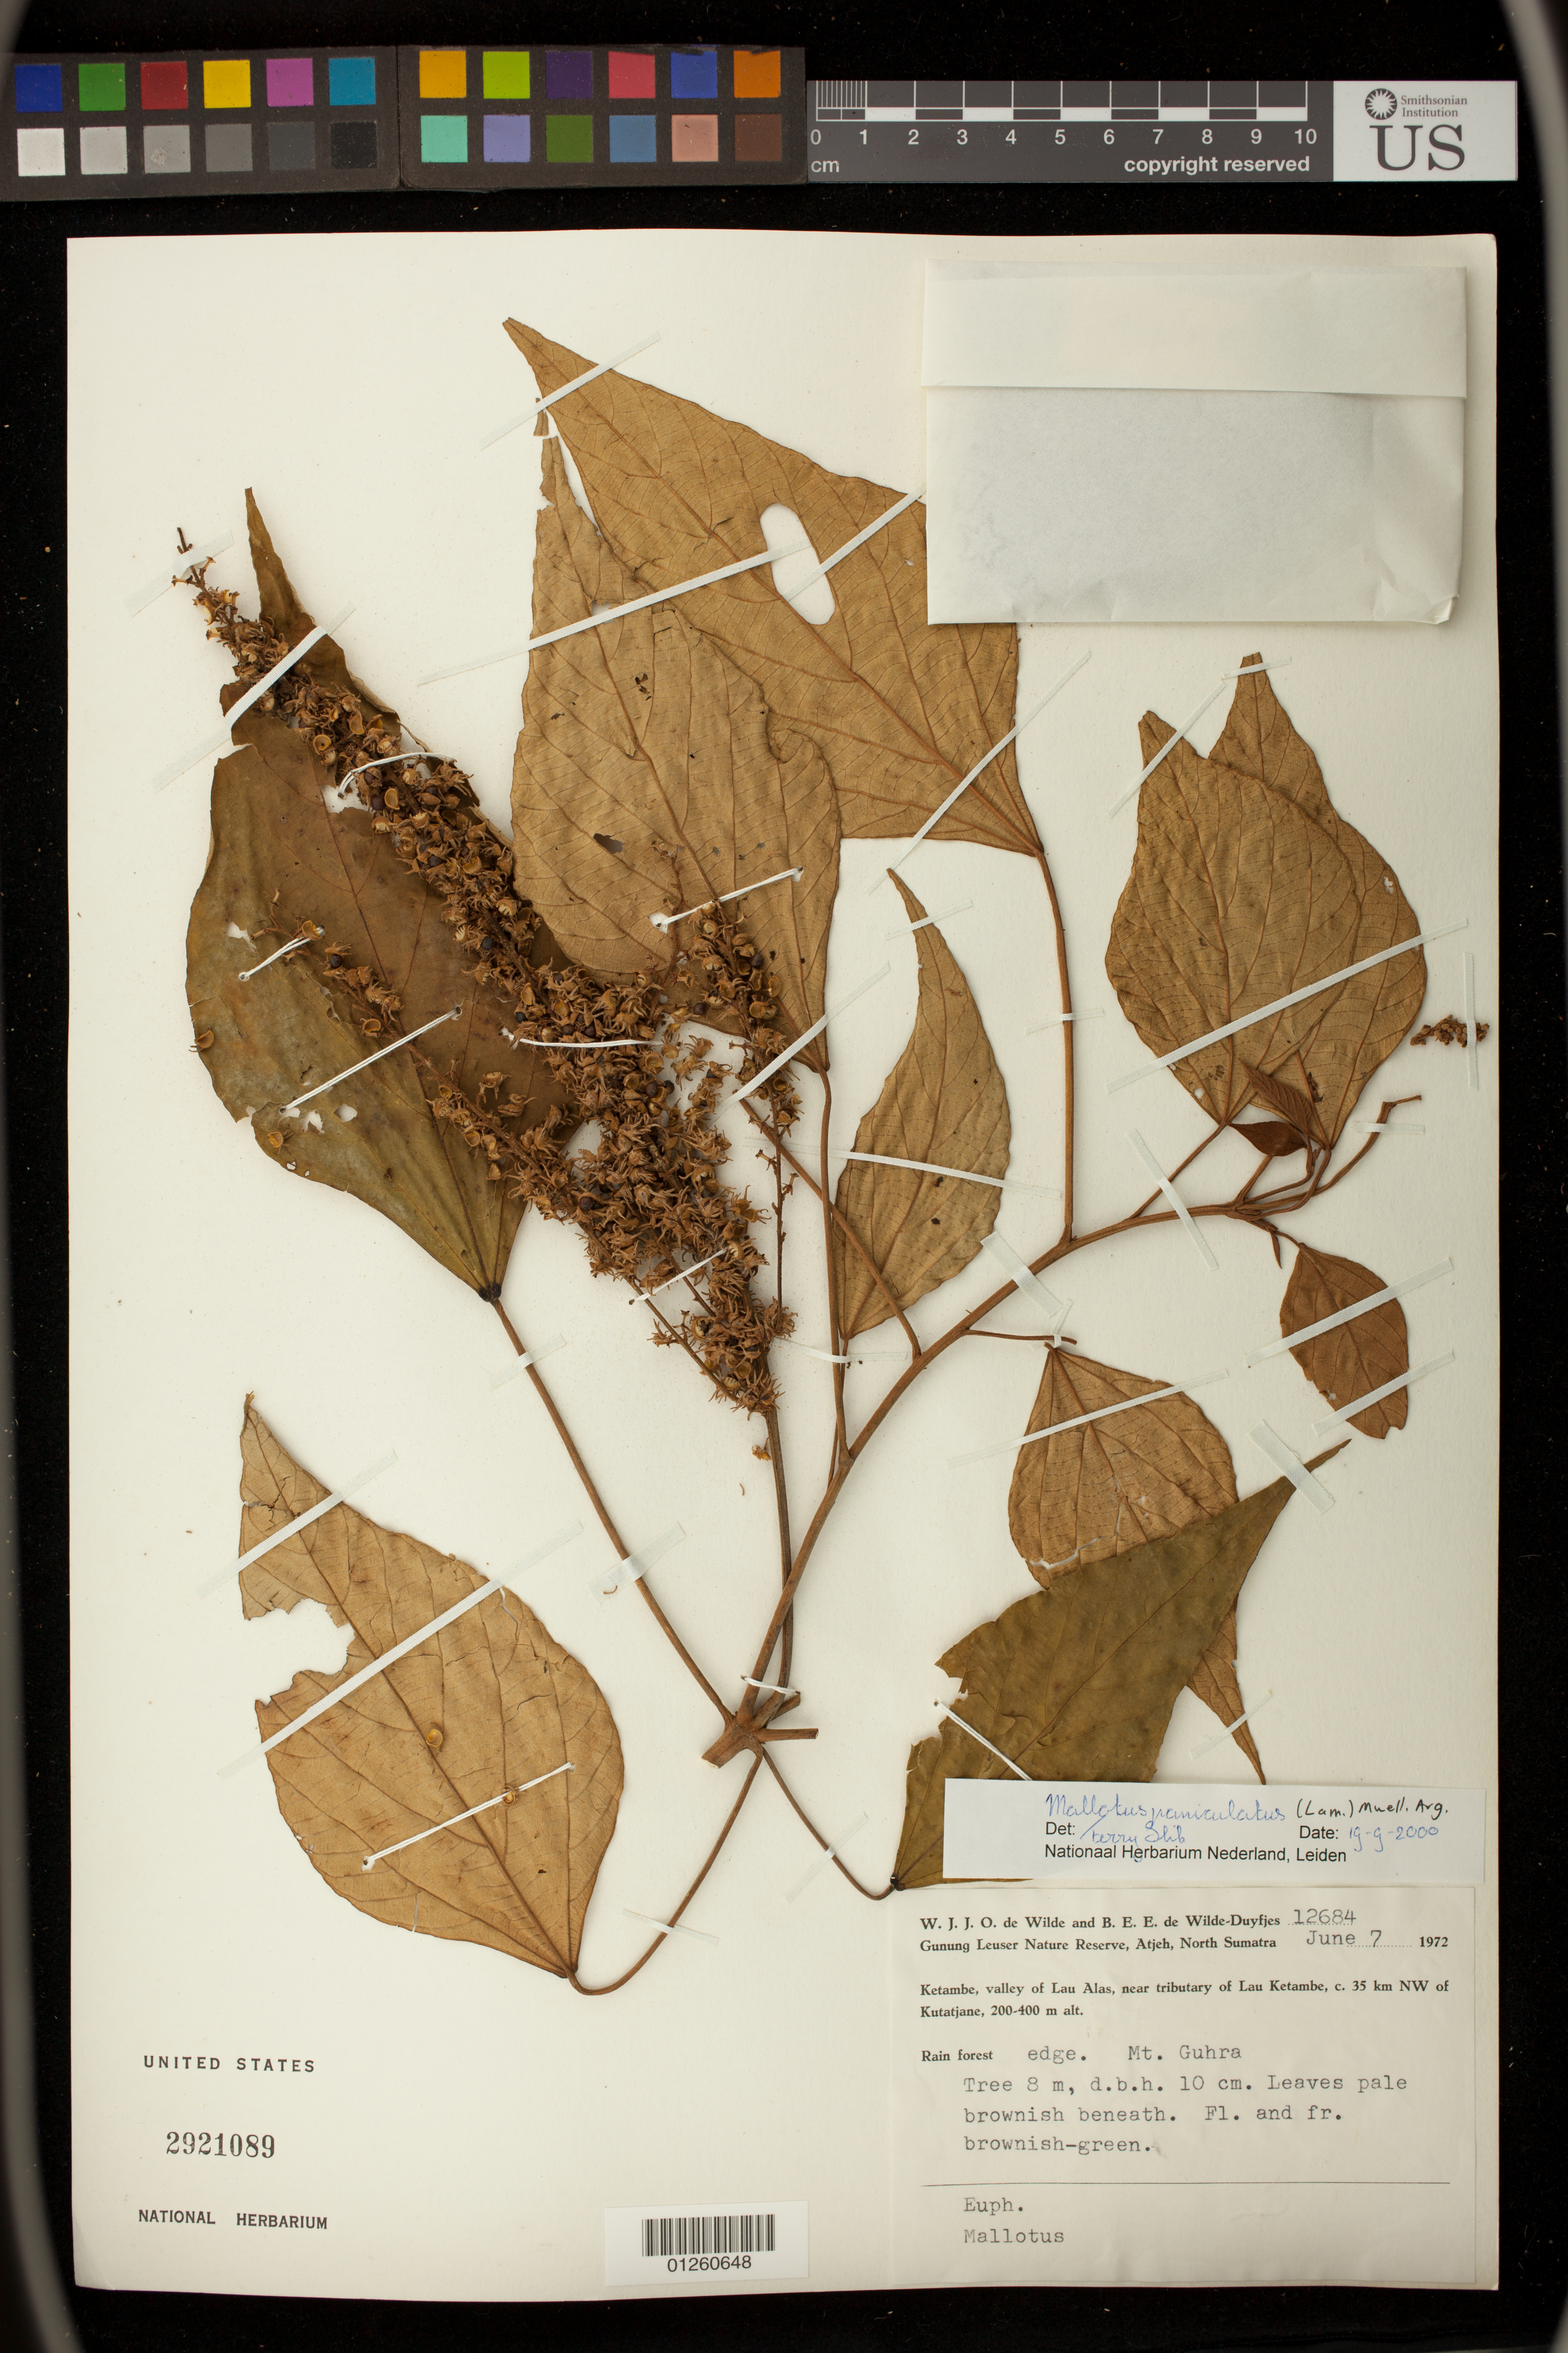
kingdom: Plantae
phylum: Tracheophyta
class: Magnoliopsida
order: Malpighiales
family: Euphorbiaceae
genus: Mallotus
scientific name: Mallotus mollissimus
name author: (Geiseler) Airy Shaw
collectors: W. J. de Wilde & B. E. de Wilde-Duyfjes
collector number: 12684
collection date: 1972-06-07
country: Indonesia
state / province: Sumatra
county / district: Sumatera Utara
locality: Gunung Leuser Nature Reserve, Atjeh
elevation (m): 200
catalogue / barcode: US 2921089